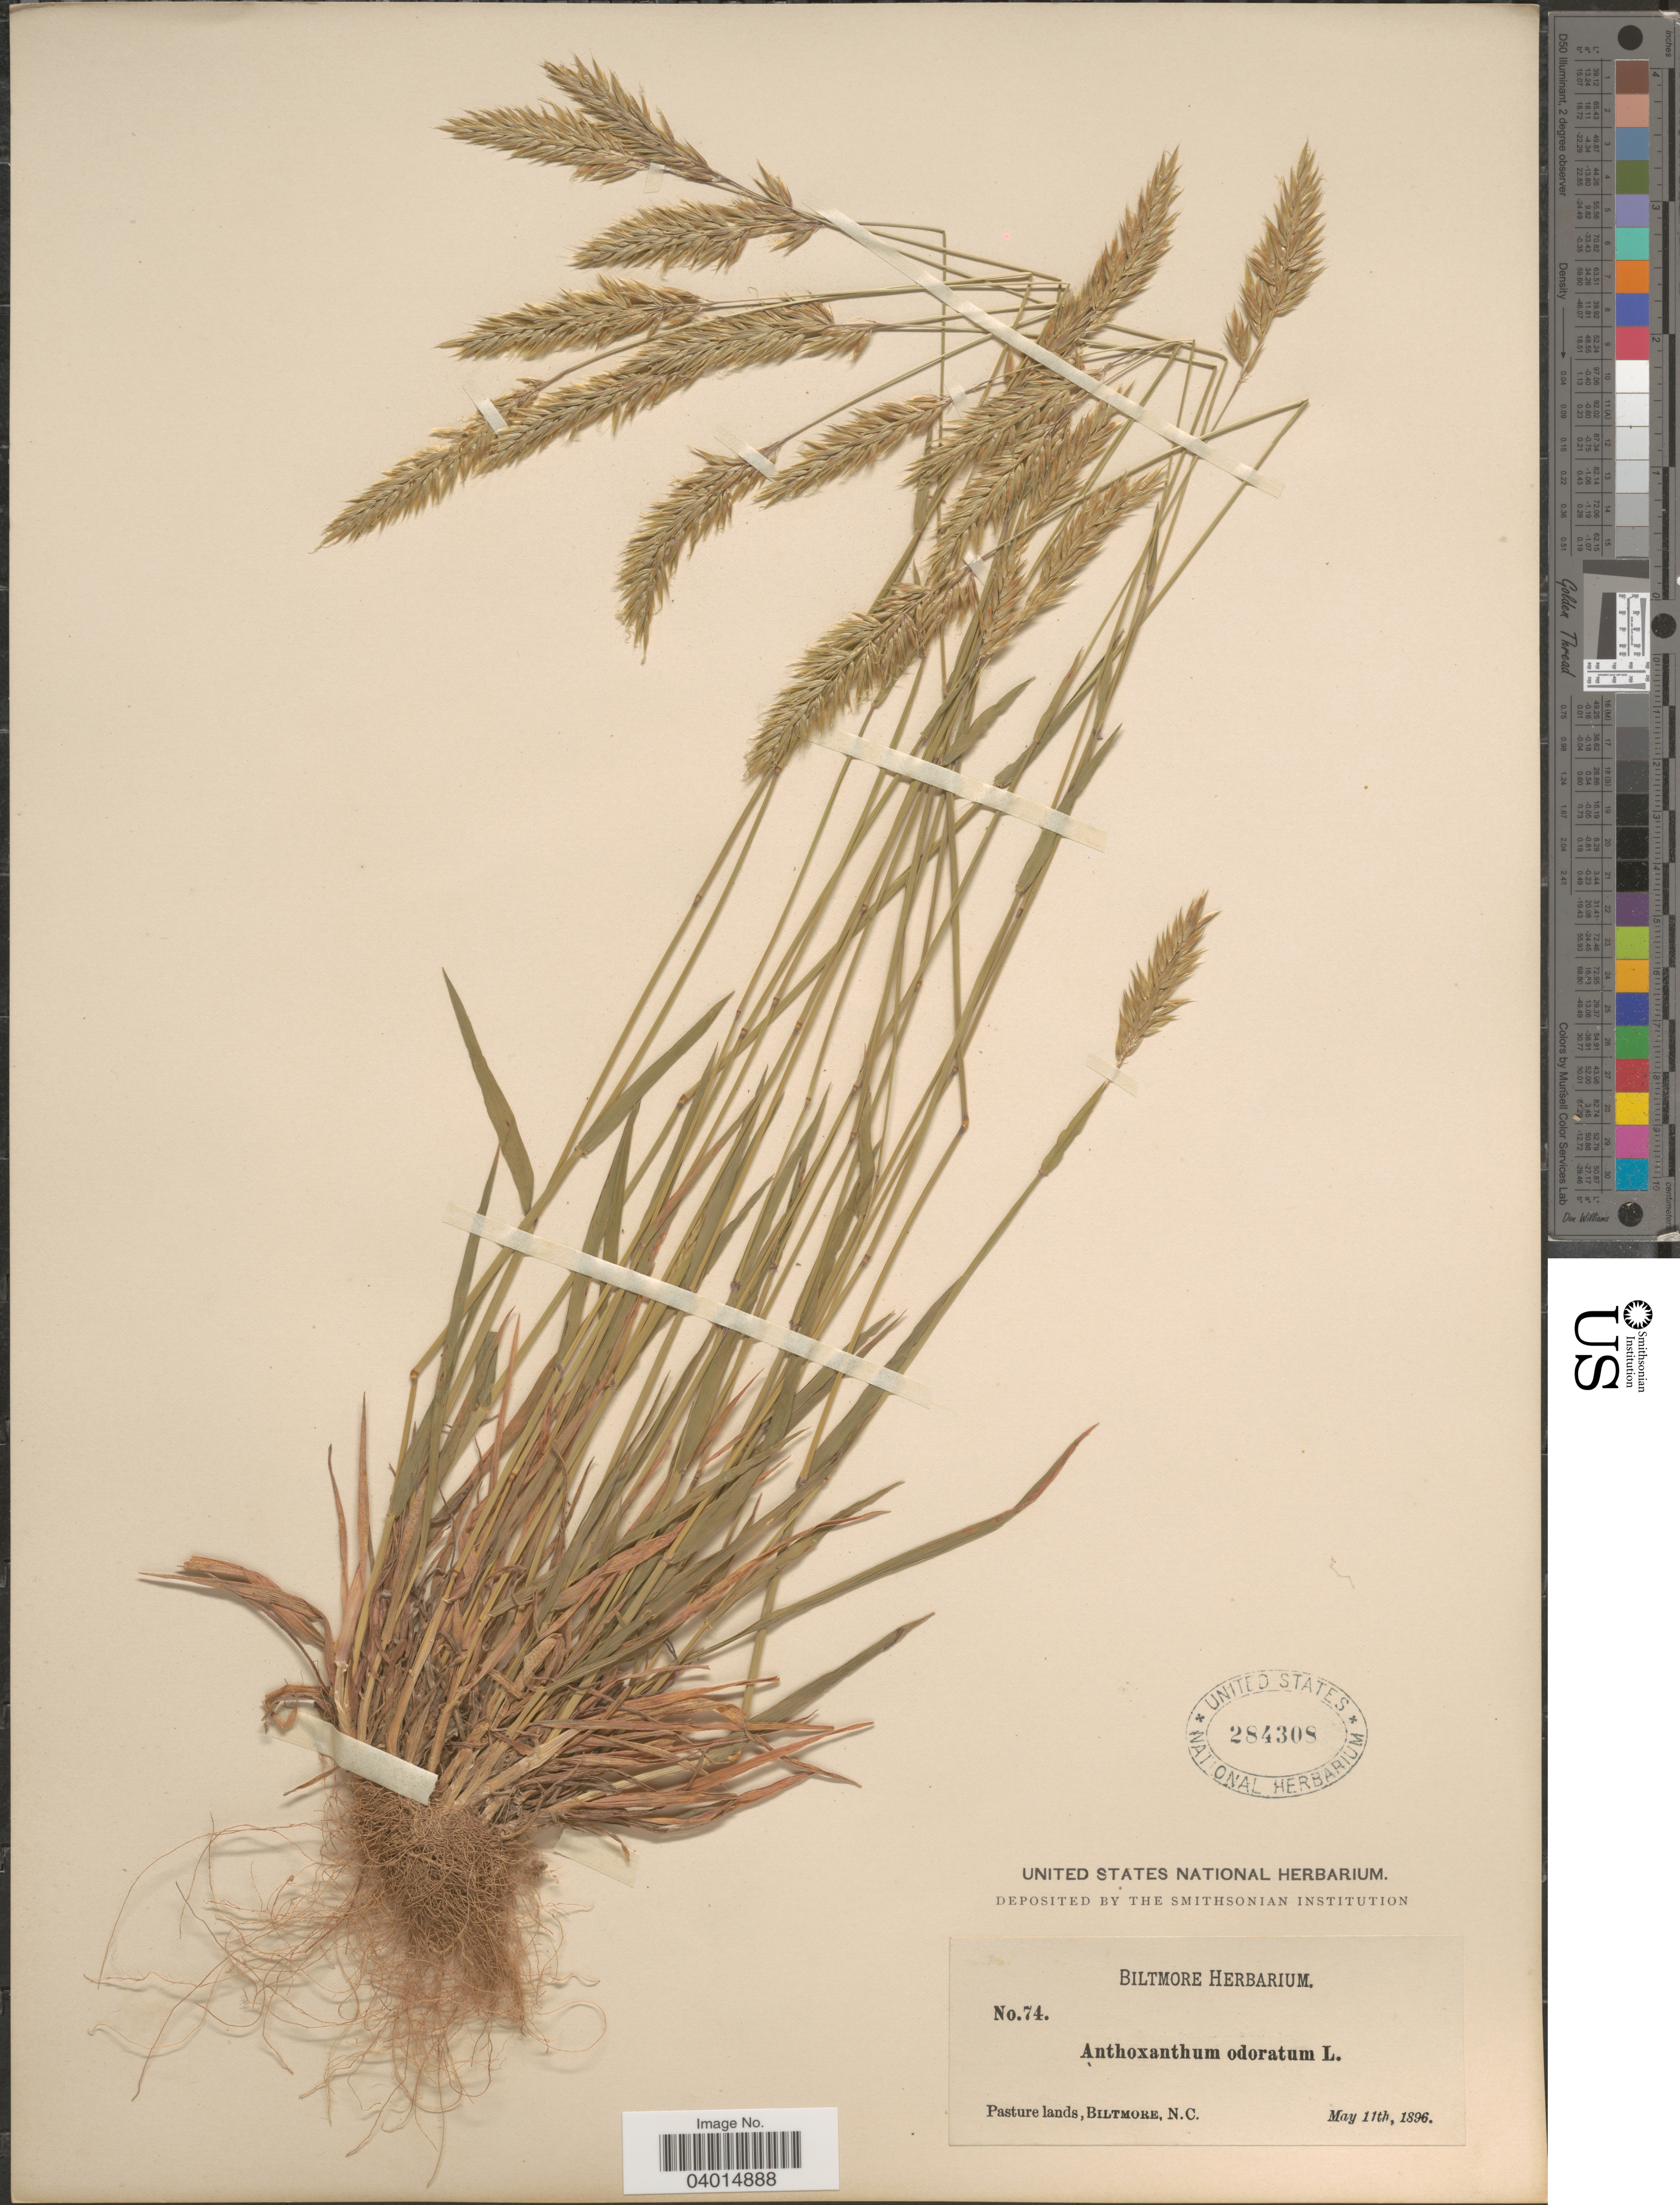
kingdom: Plantae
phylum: Tracheophyta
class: Liliopsida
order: Poales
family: Poaceae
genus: Anthoxanthum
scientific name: Anthoxanthum odoratum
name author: L.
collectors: ex herb. Biltmore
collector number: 74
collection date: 1896-05-11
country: United States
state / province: North Carolina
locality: Pasture lands, Biltmore.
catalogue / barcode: US 284308